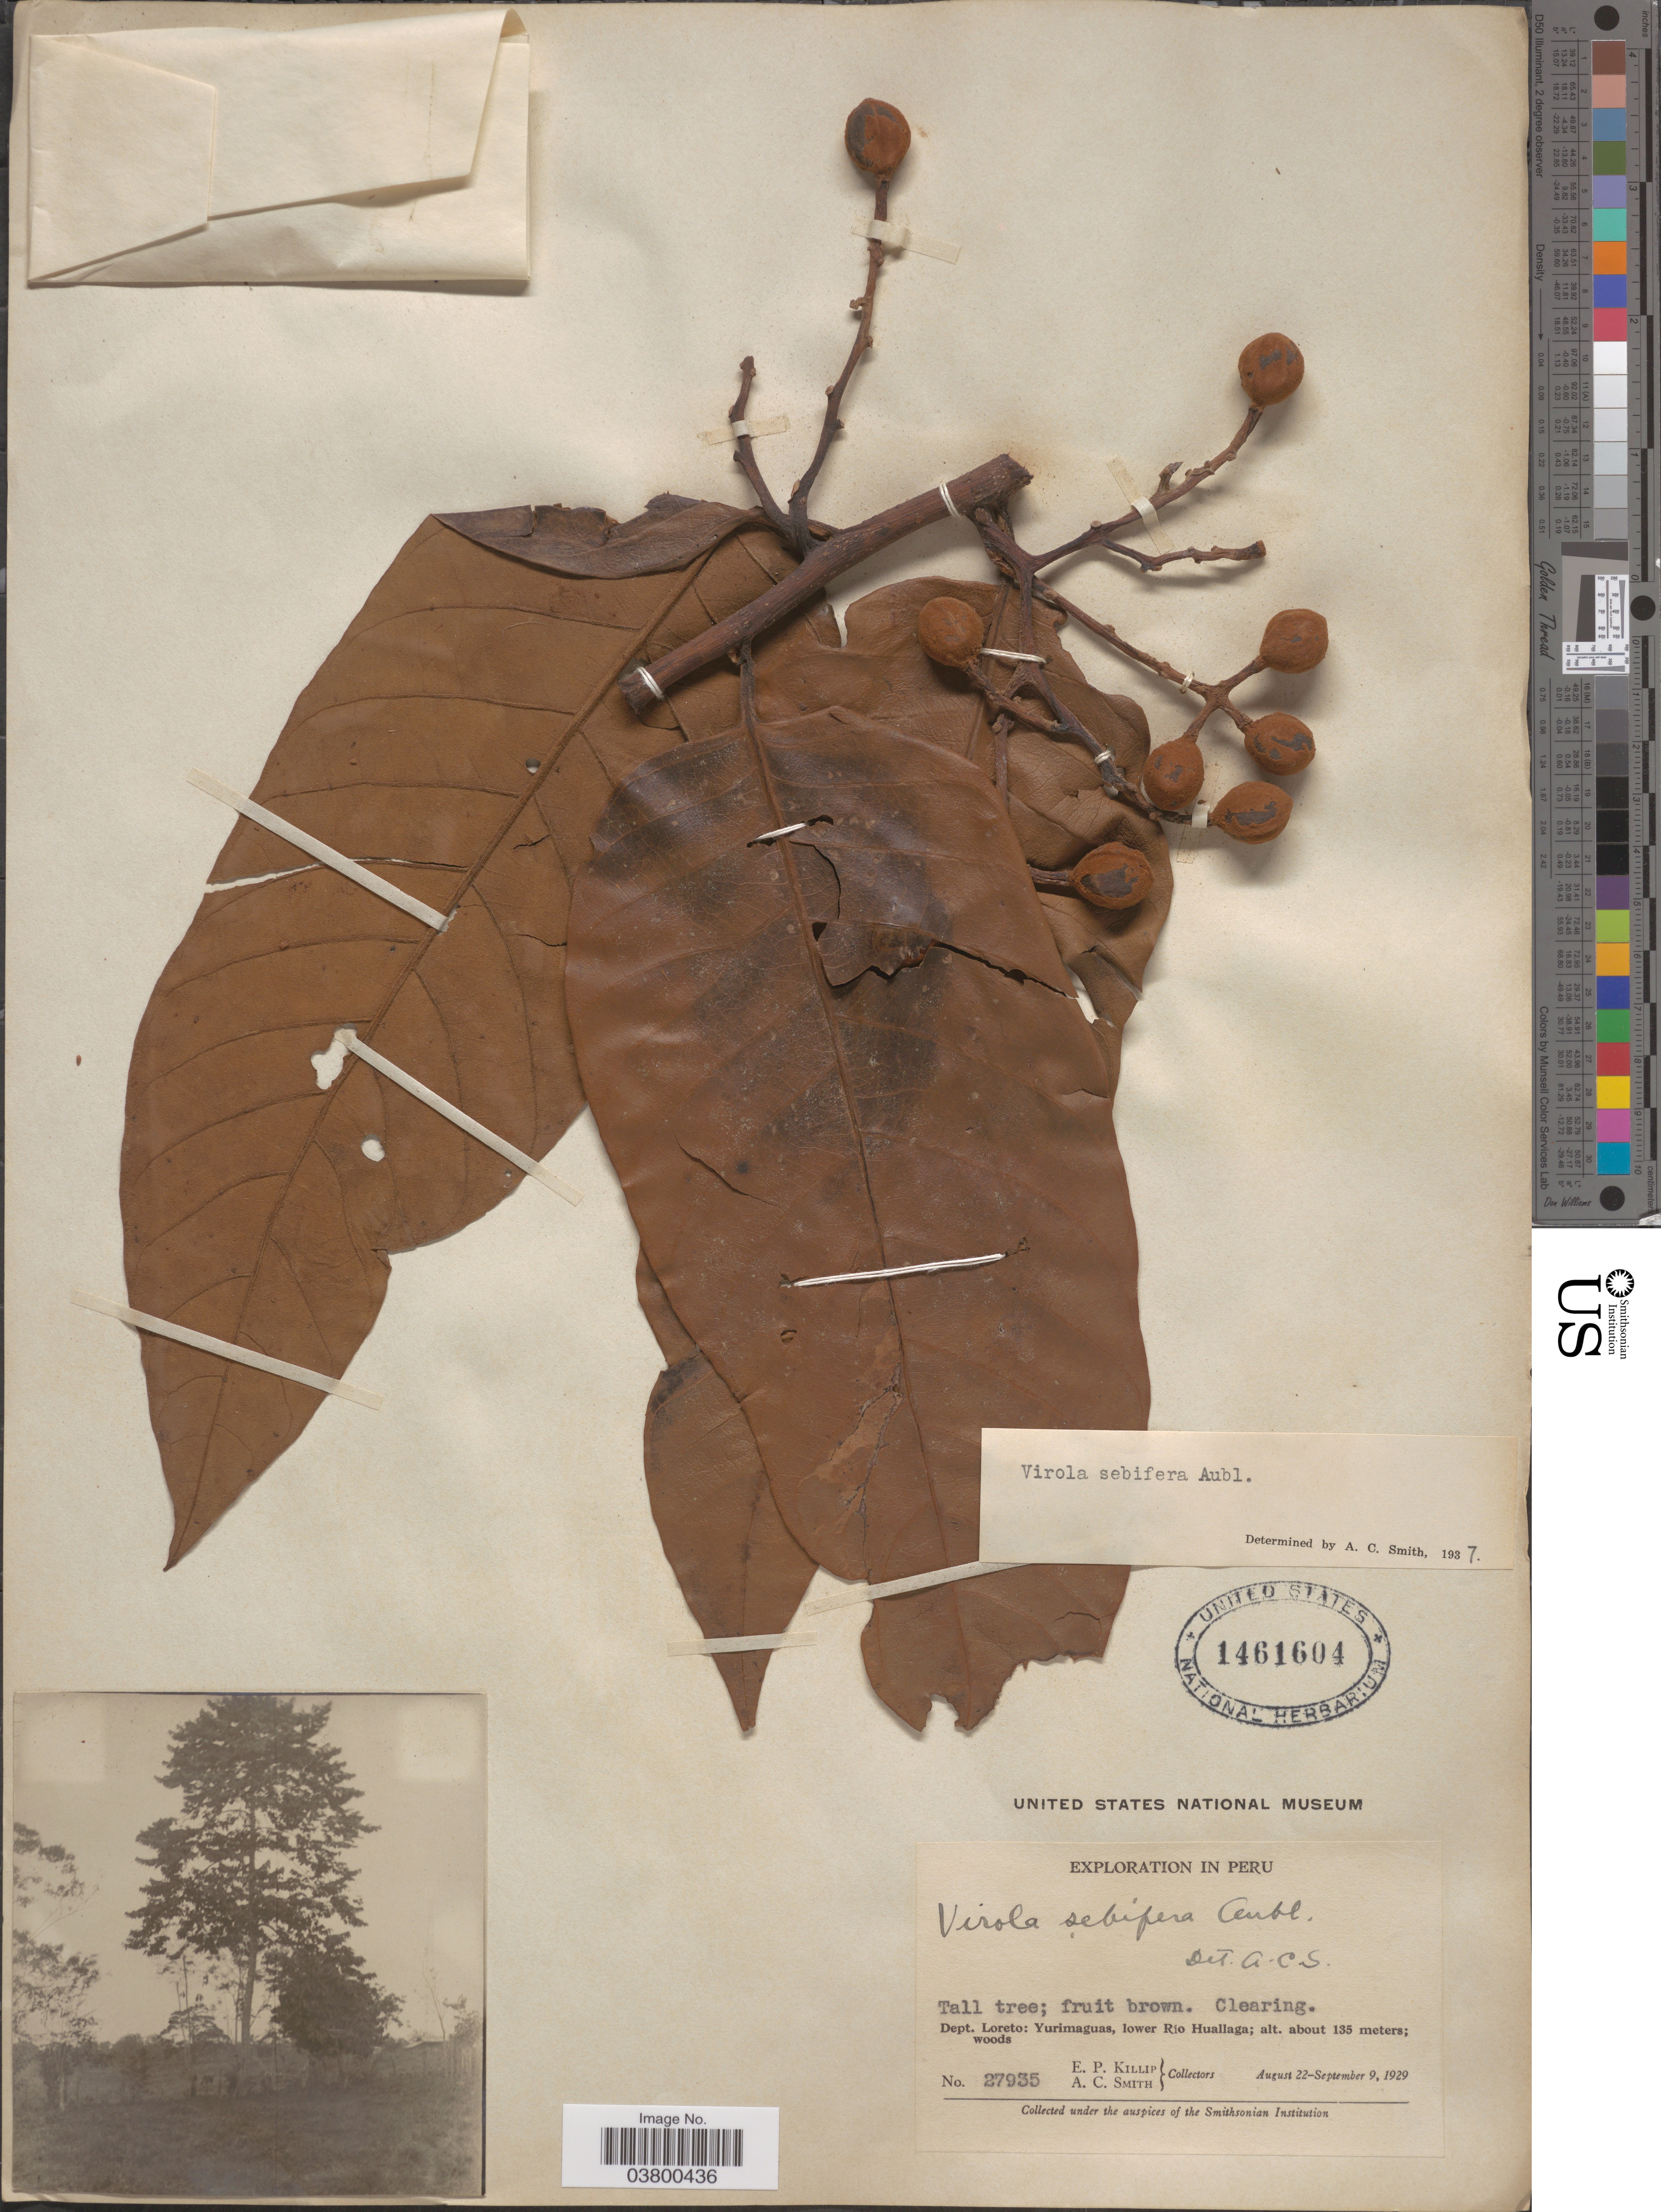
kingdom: Plantae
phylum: Tracheophyta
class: Magnoliopsida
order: Magnoliales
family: Myristicaceae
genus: Virola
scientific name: Virola sebifera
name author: Aubl.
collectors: E. P. Killip & A. C. Smith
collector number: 27935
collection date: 1929-08-22/1929-09-09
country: Peru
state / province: Loreto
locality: Dept. Loreto: Yurimaguas, lower Río Huallaga.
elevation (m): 135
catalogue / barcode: US 1461604